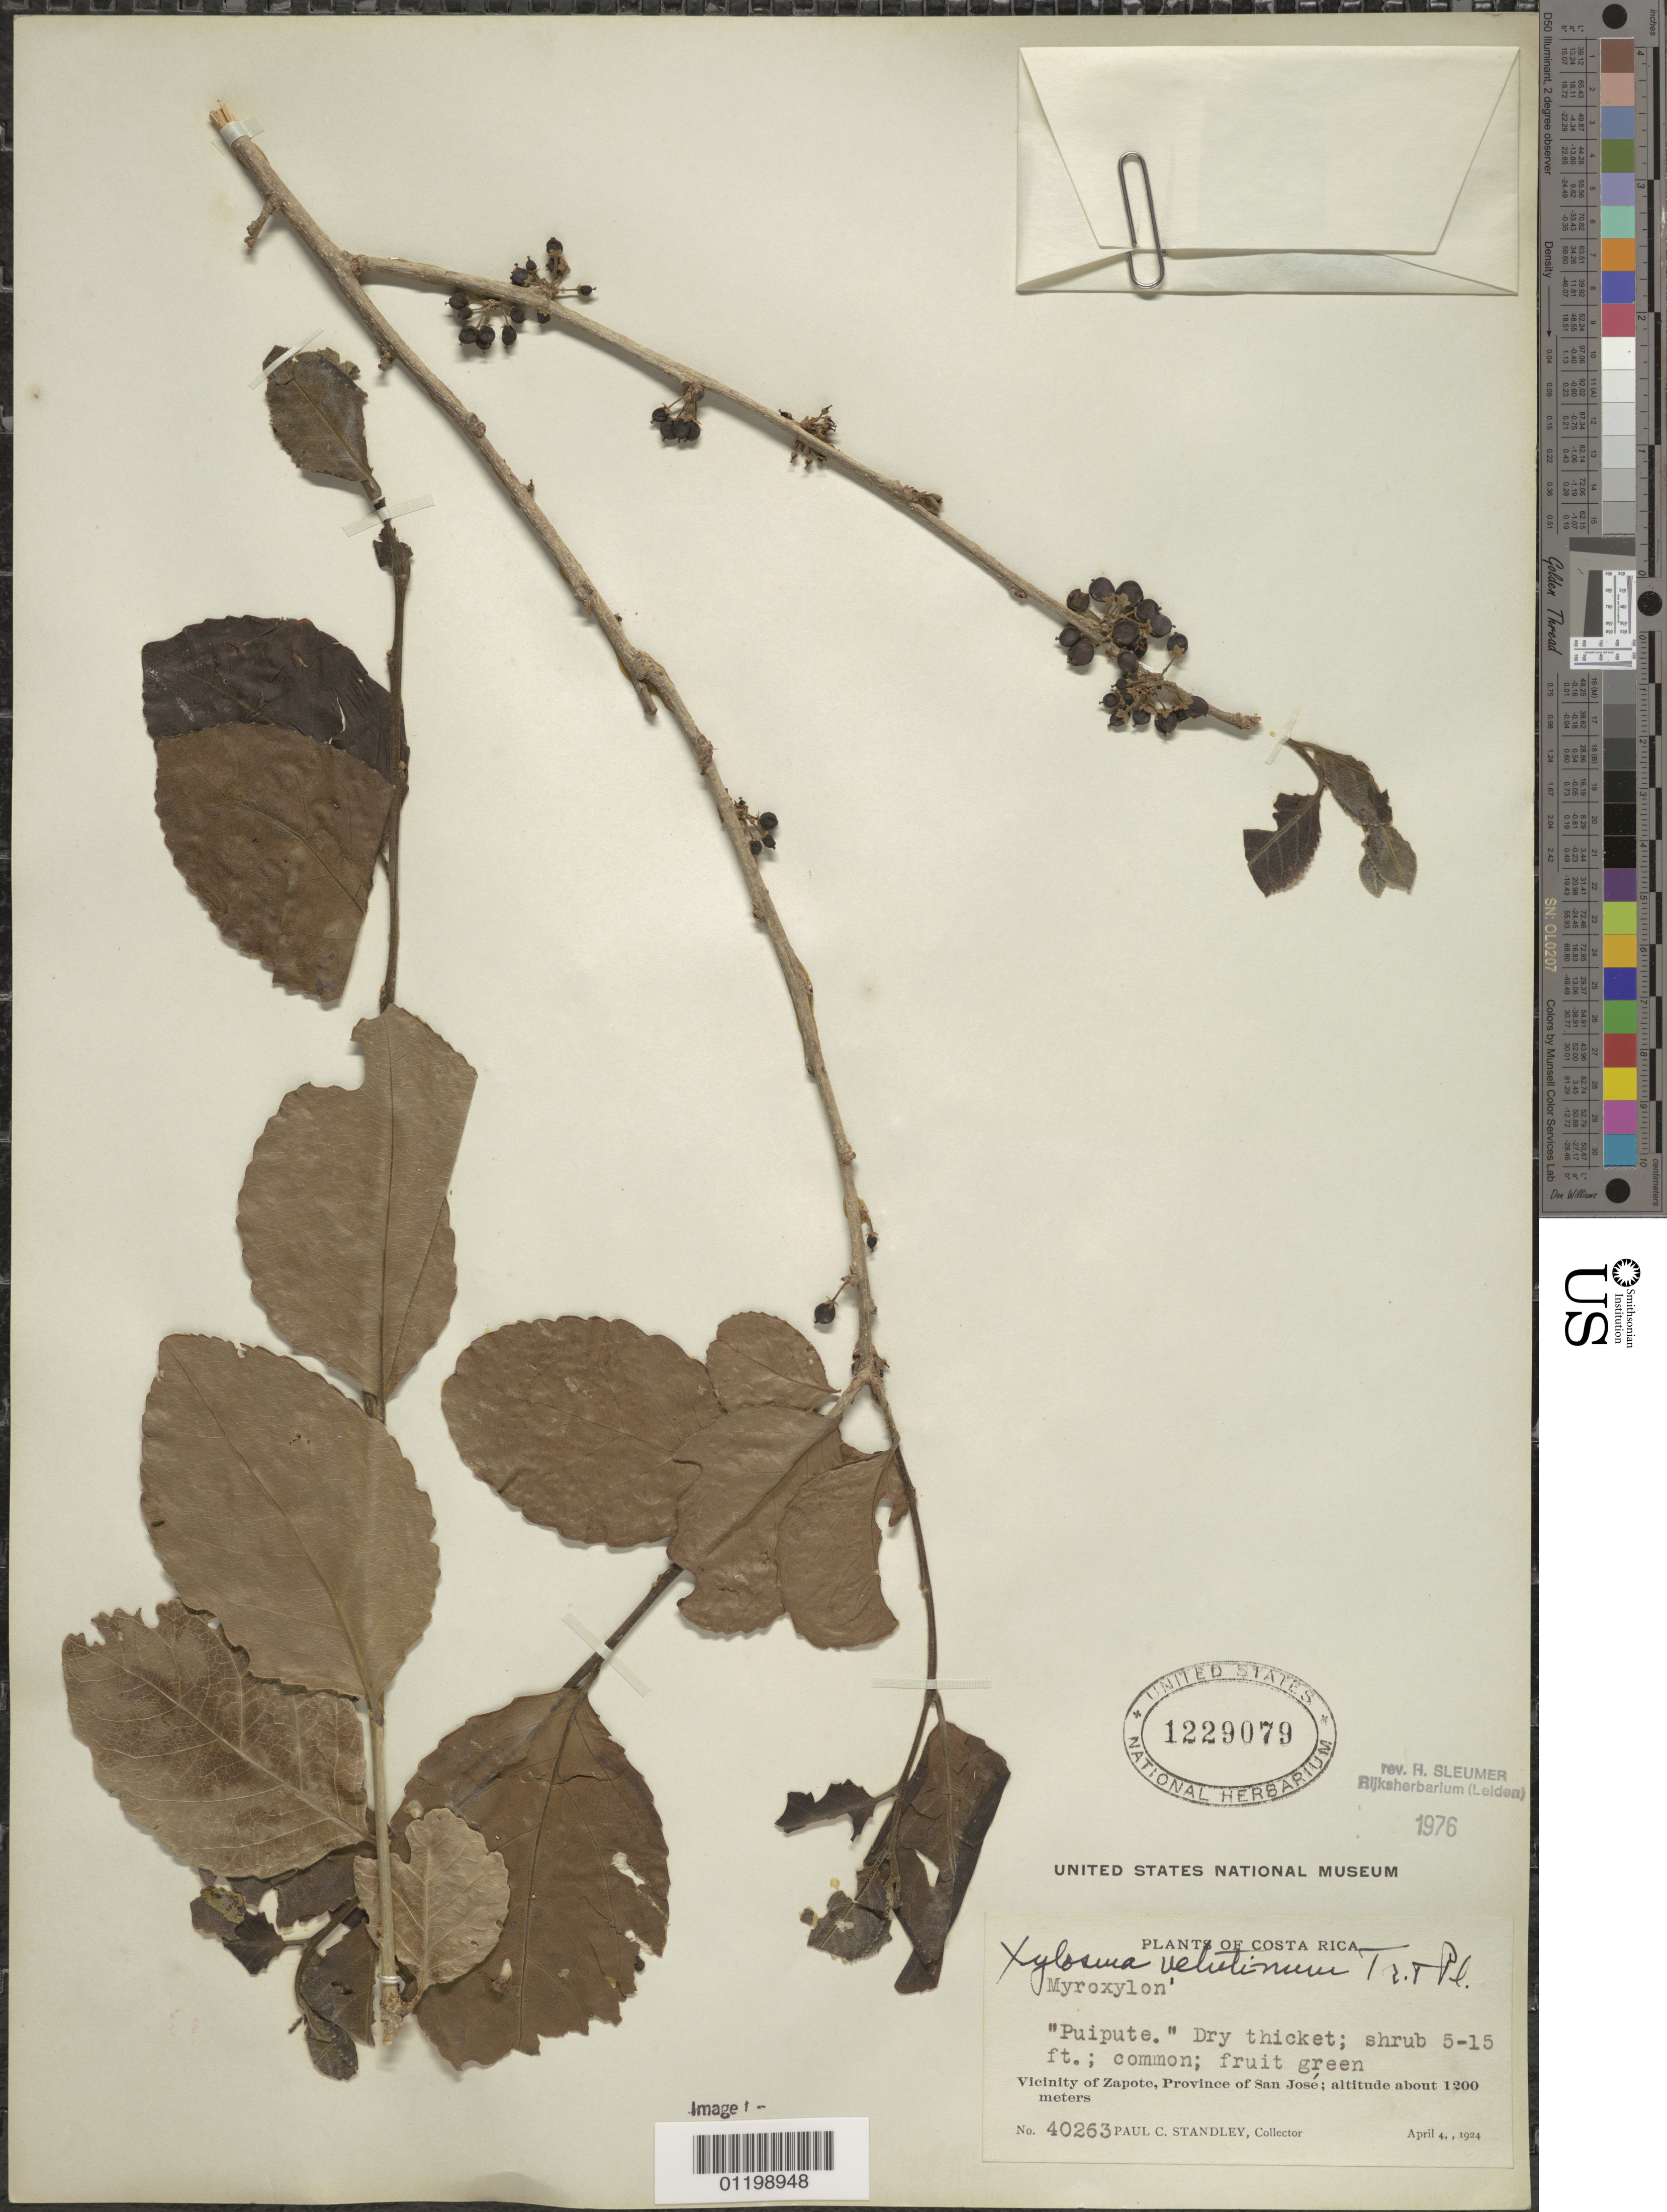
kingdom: Plantae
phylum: Tracheophyta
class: Magnoliopsida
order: Malpighiales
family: Salicaceae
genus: Xylosma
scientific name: Xylosma velutina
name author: (Tul.) Triana & Planch.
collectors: P. C. Standley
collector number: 40263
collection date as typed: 04 Apr 1924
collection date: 1924-04-04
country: Costa Rica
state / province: San José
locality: Zapote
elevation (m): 1200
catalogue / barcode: US 1229079